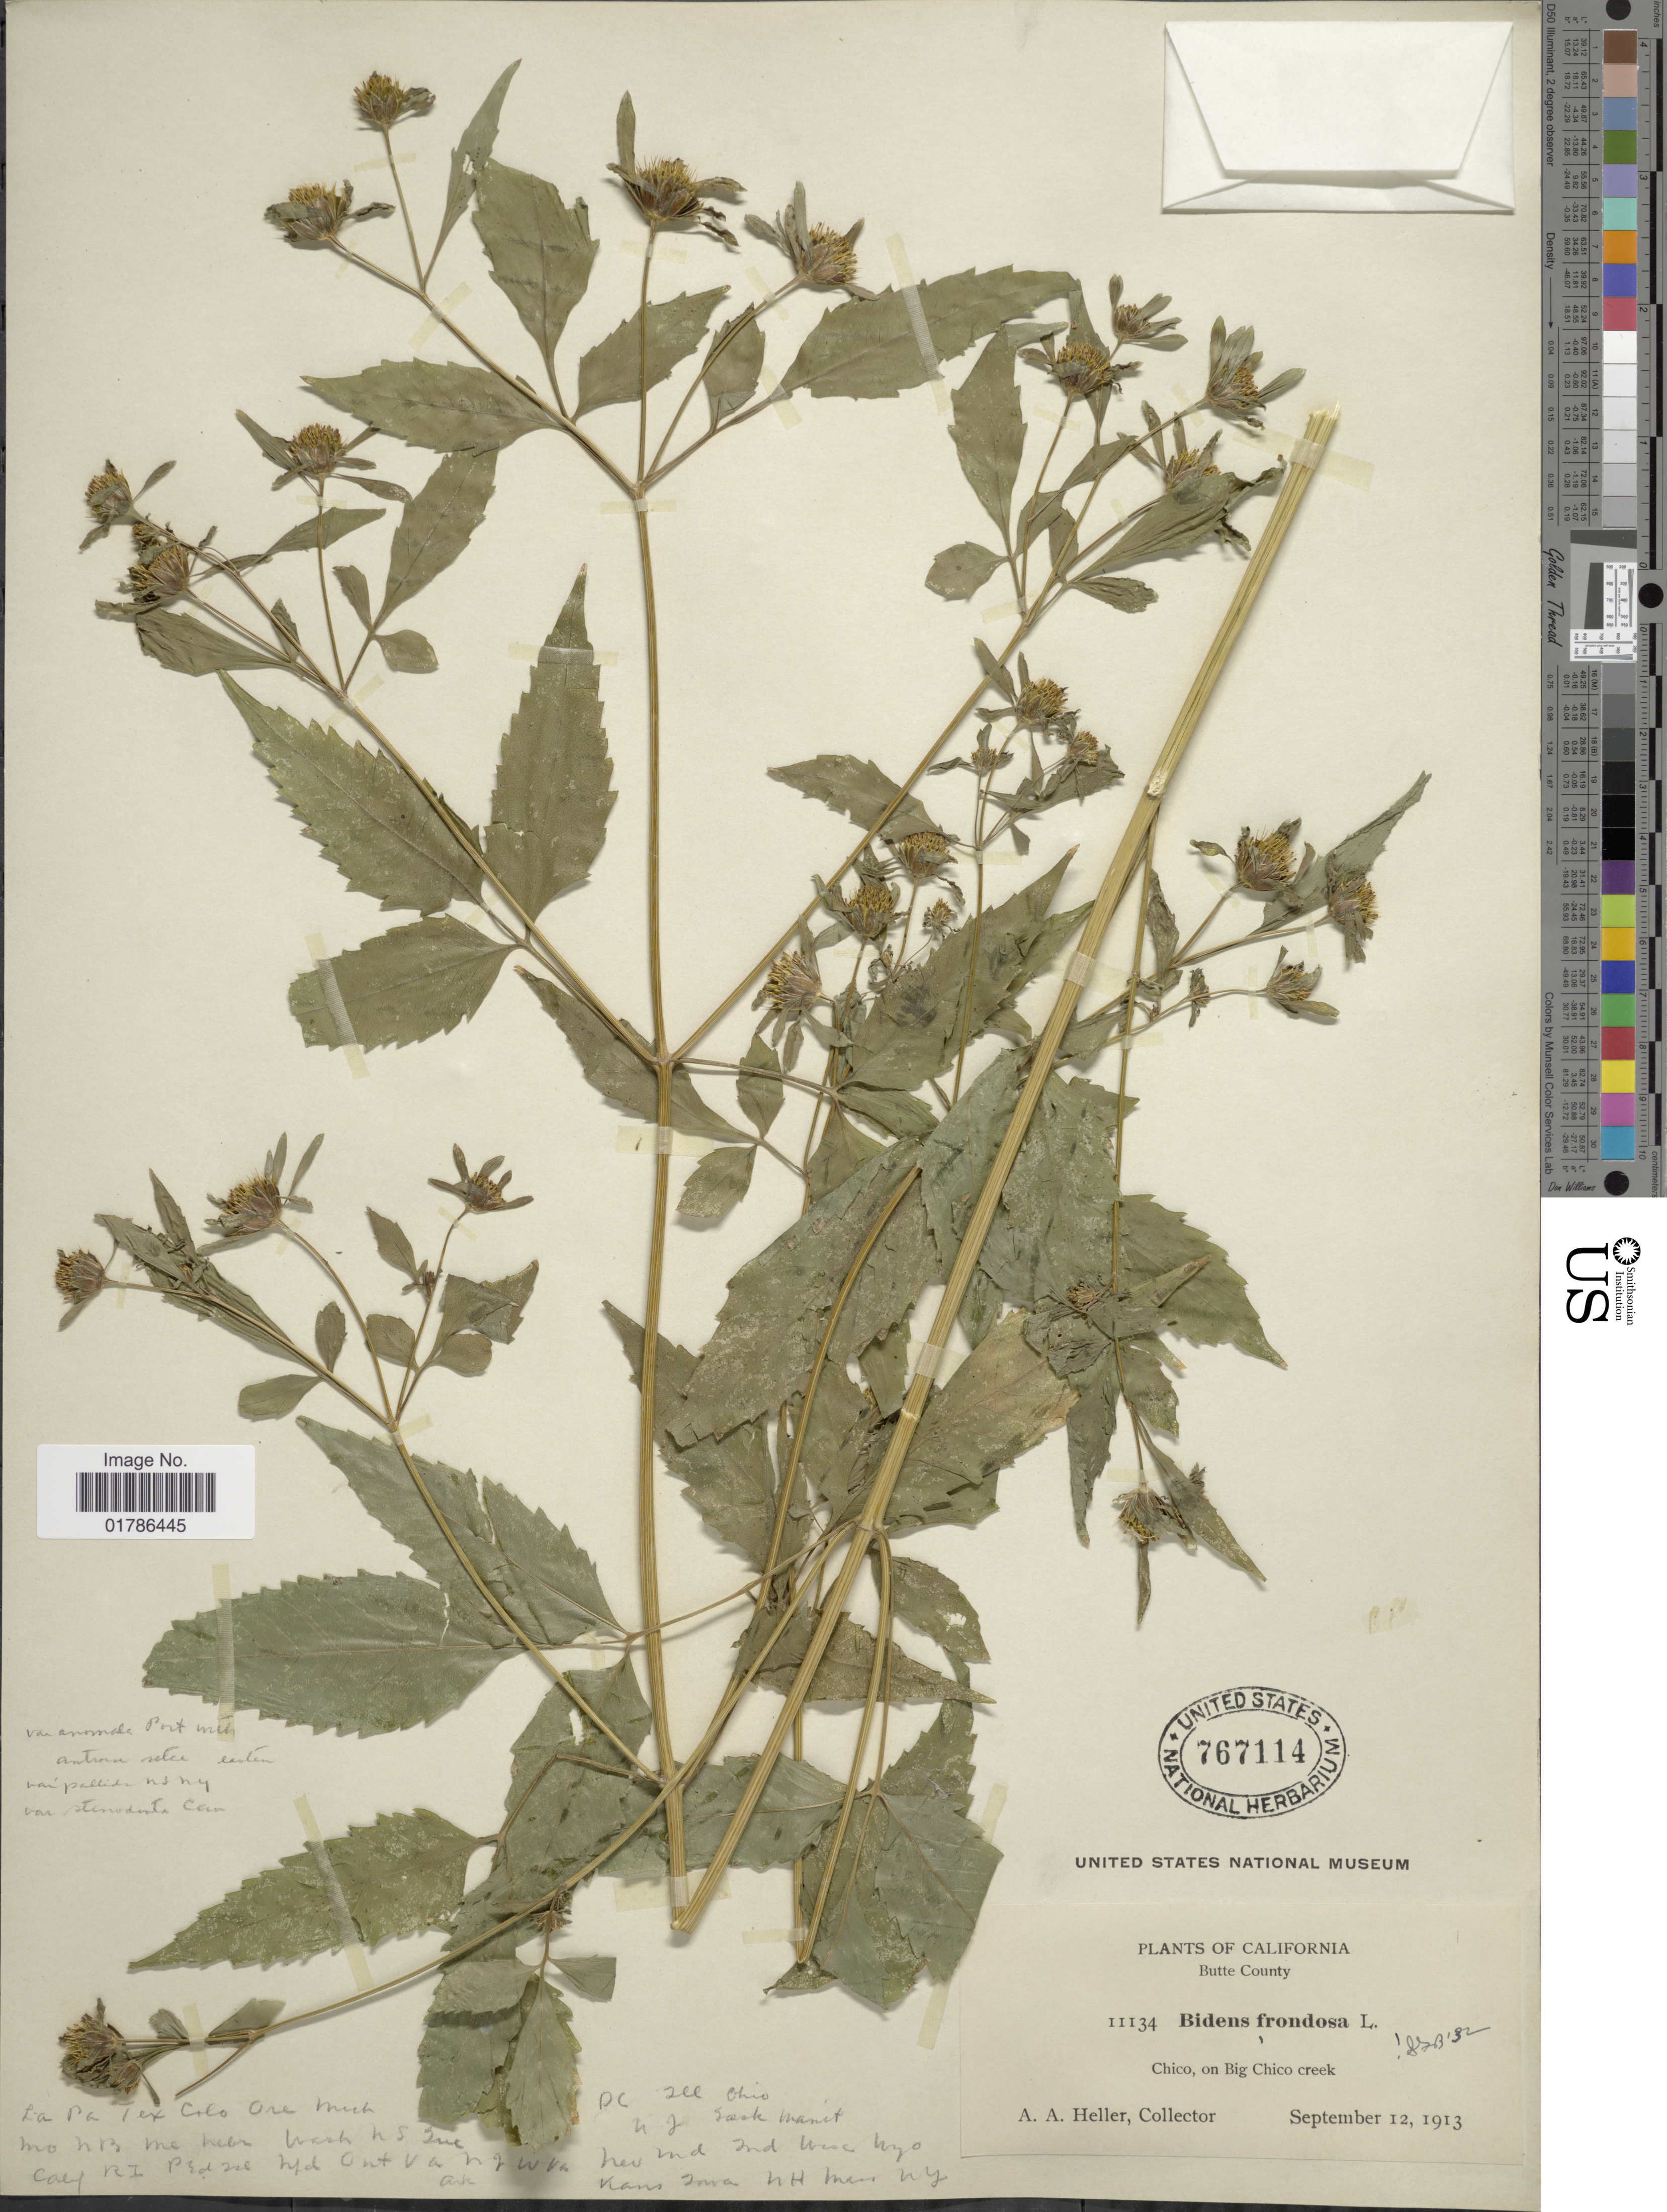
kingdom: Plantae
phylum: Tracheophyta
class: Magnoliopsida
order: Asterales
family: Asteraceae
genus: Bidens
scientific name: Bidens frondosa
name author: L.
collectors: A. A. Heller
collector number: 11134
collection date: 1913-09-12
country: United States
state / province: California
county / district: Butte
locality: Butte County, Chico, on Big Chico creek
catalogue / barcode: US 767114